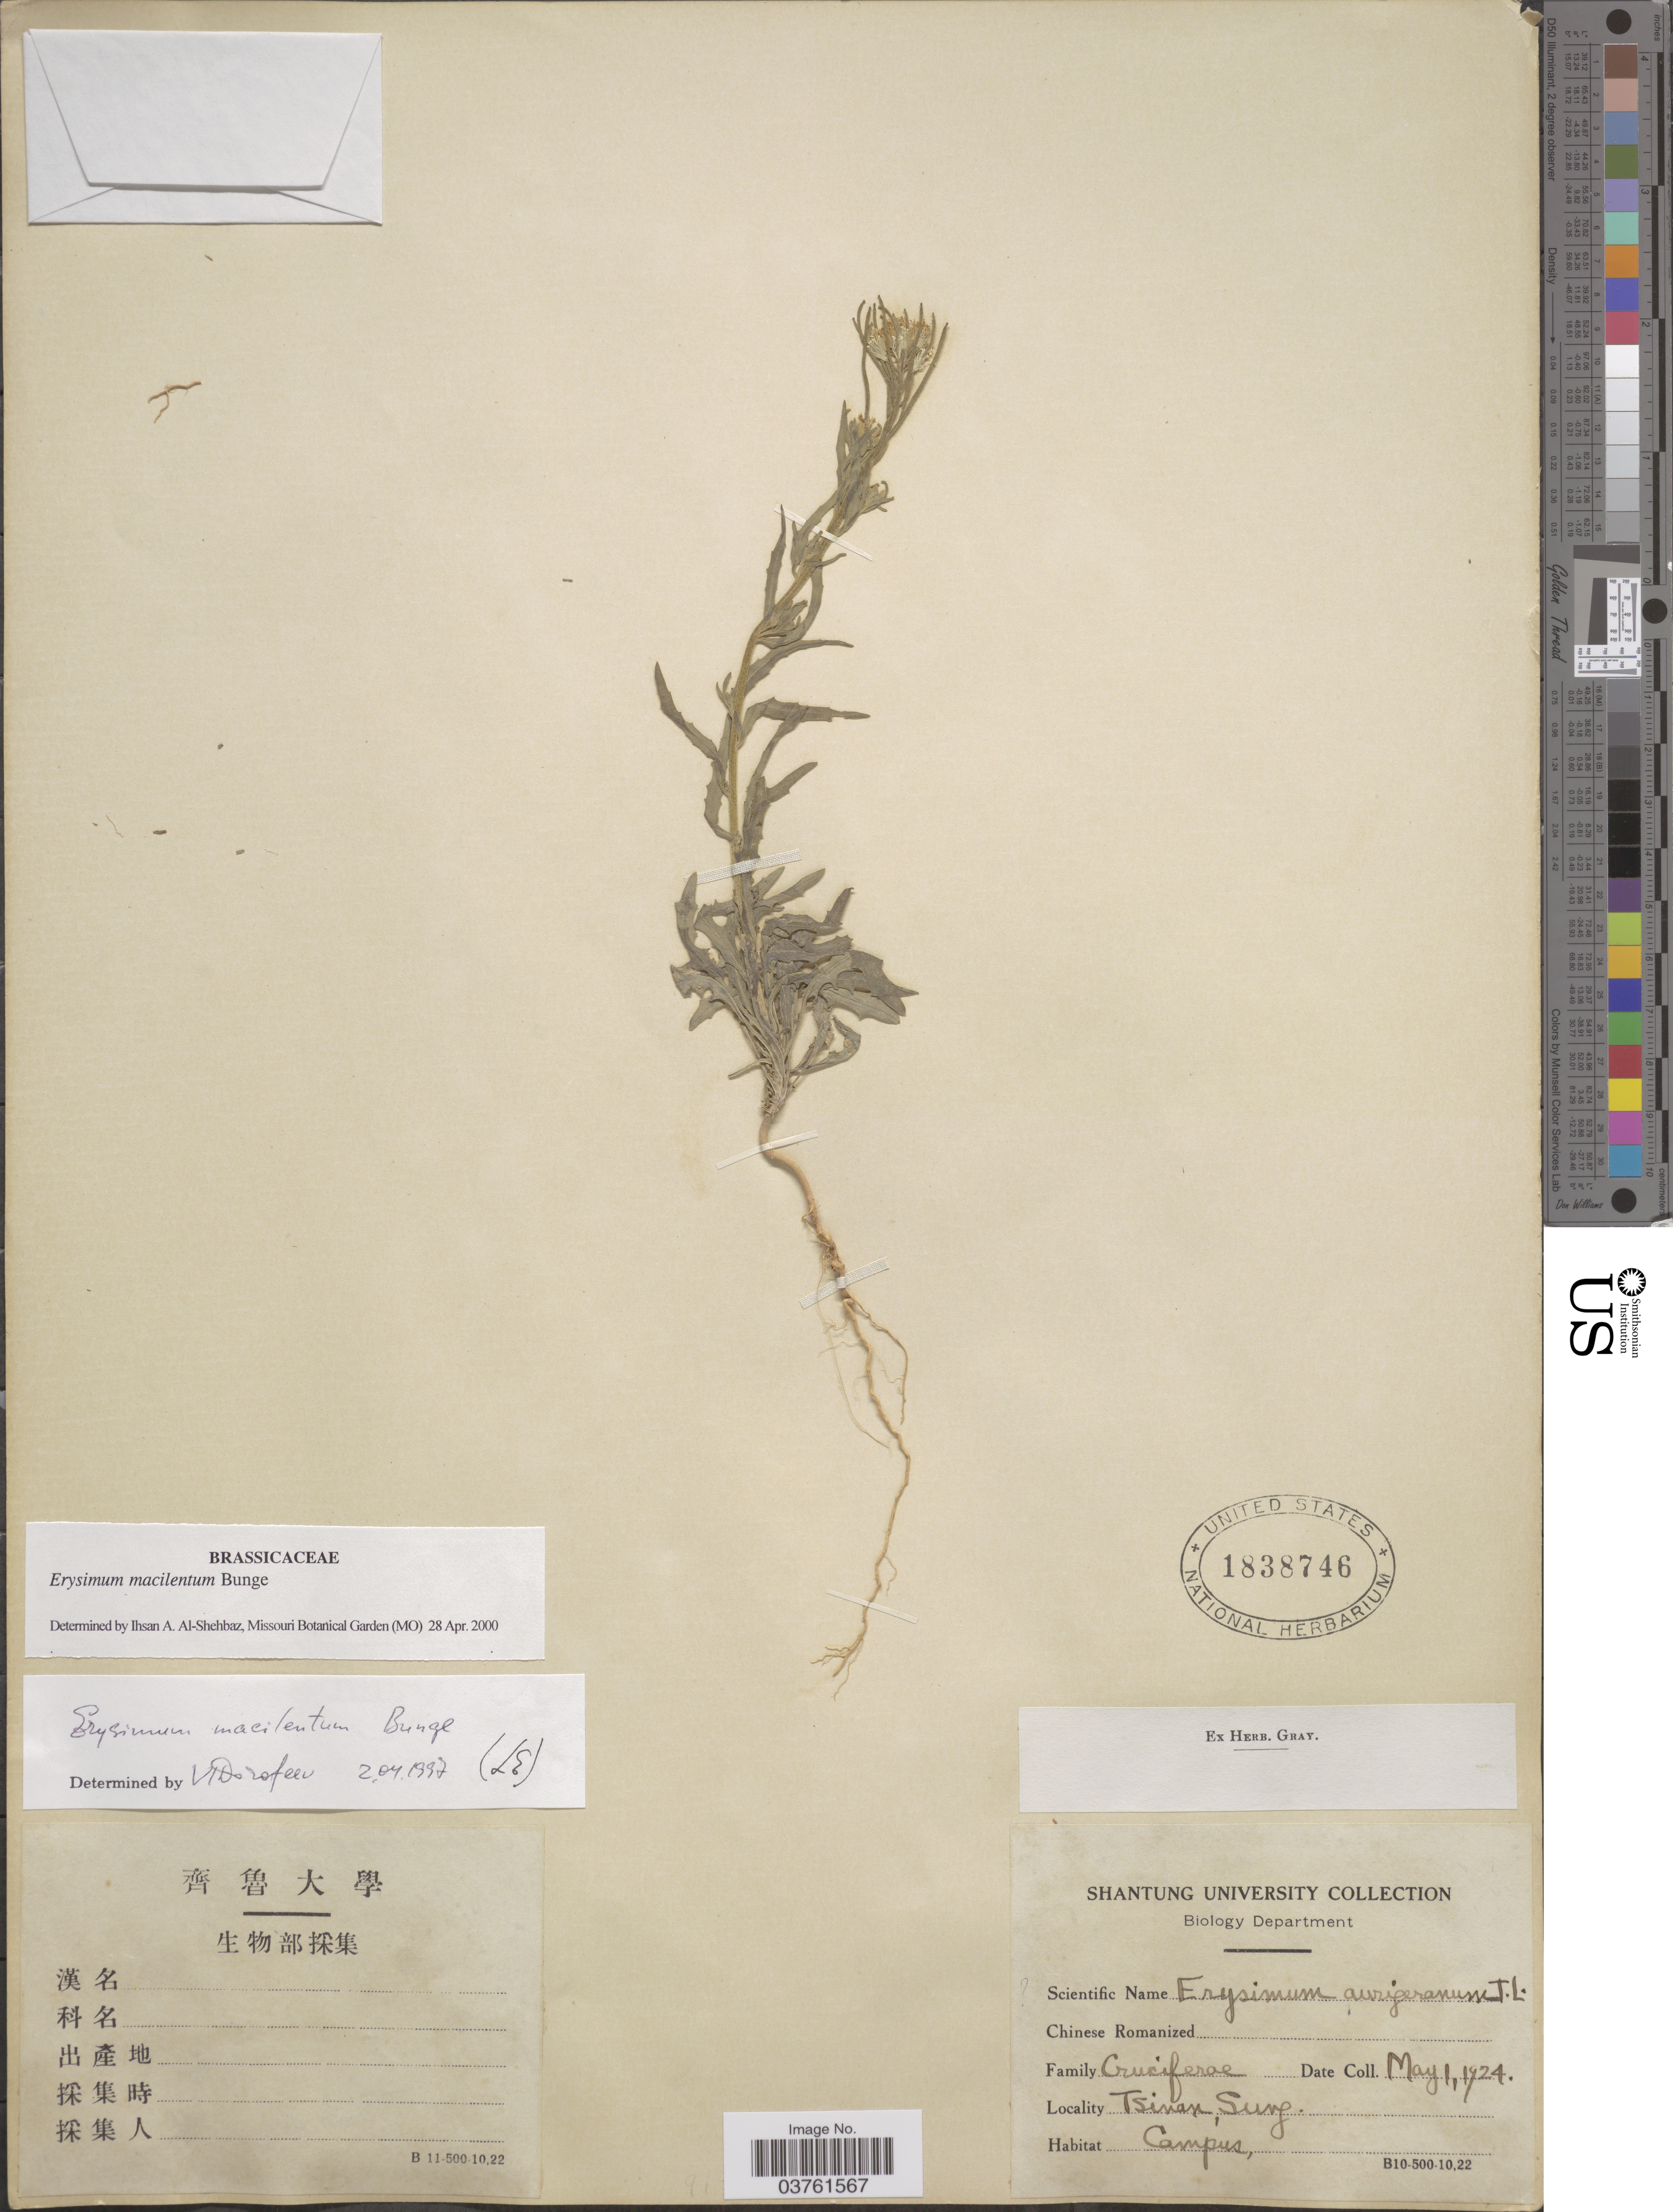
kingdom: Plantae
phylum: Tracheophyta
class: Magnoliopsida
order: Brassicales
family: Brassicaceae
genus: Erysimum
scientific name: Erysimum macilentum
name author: Bunge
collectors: Shantung University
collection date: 1924-05-01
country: China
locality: Tsinan, Sung.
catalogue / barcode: US 1838746